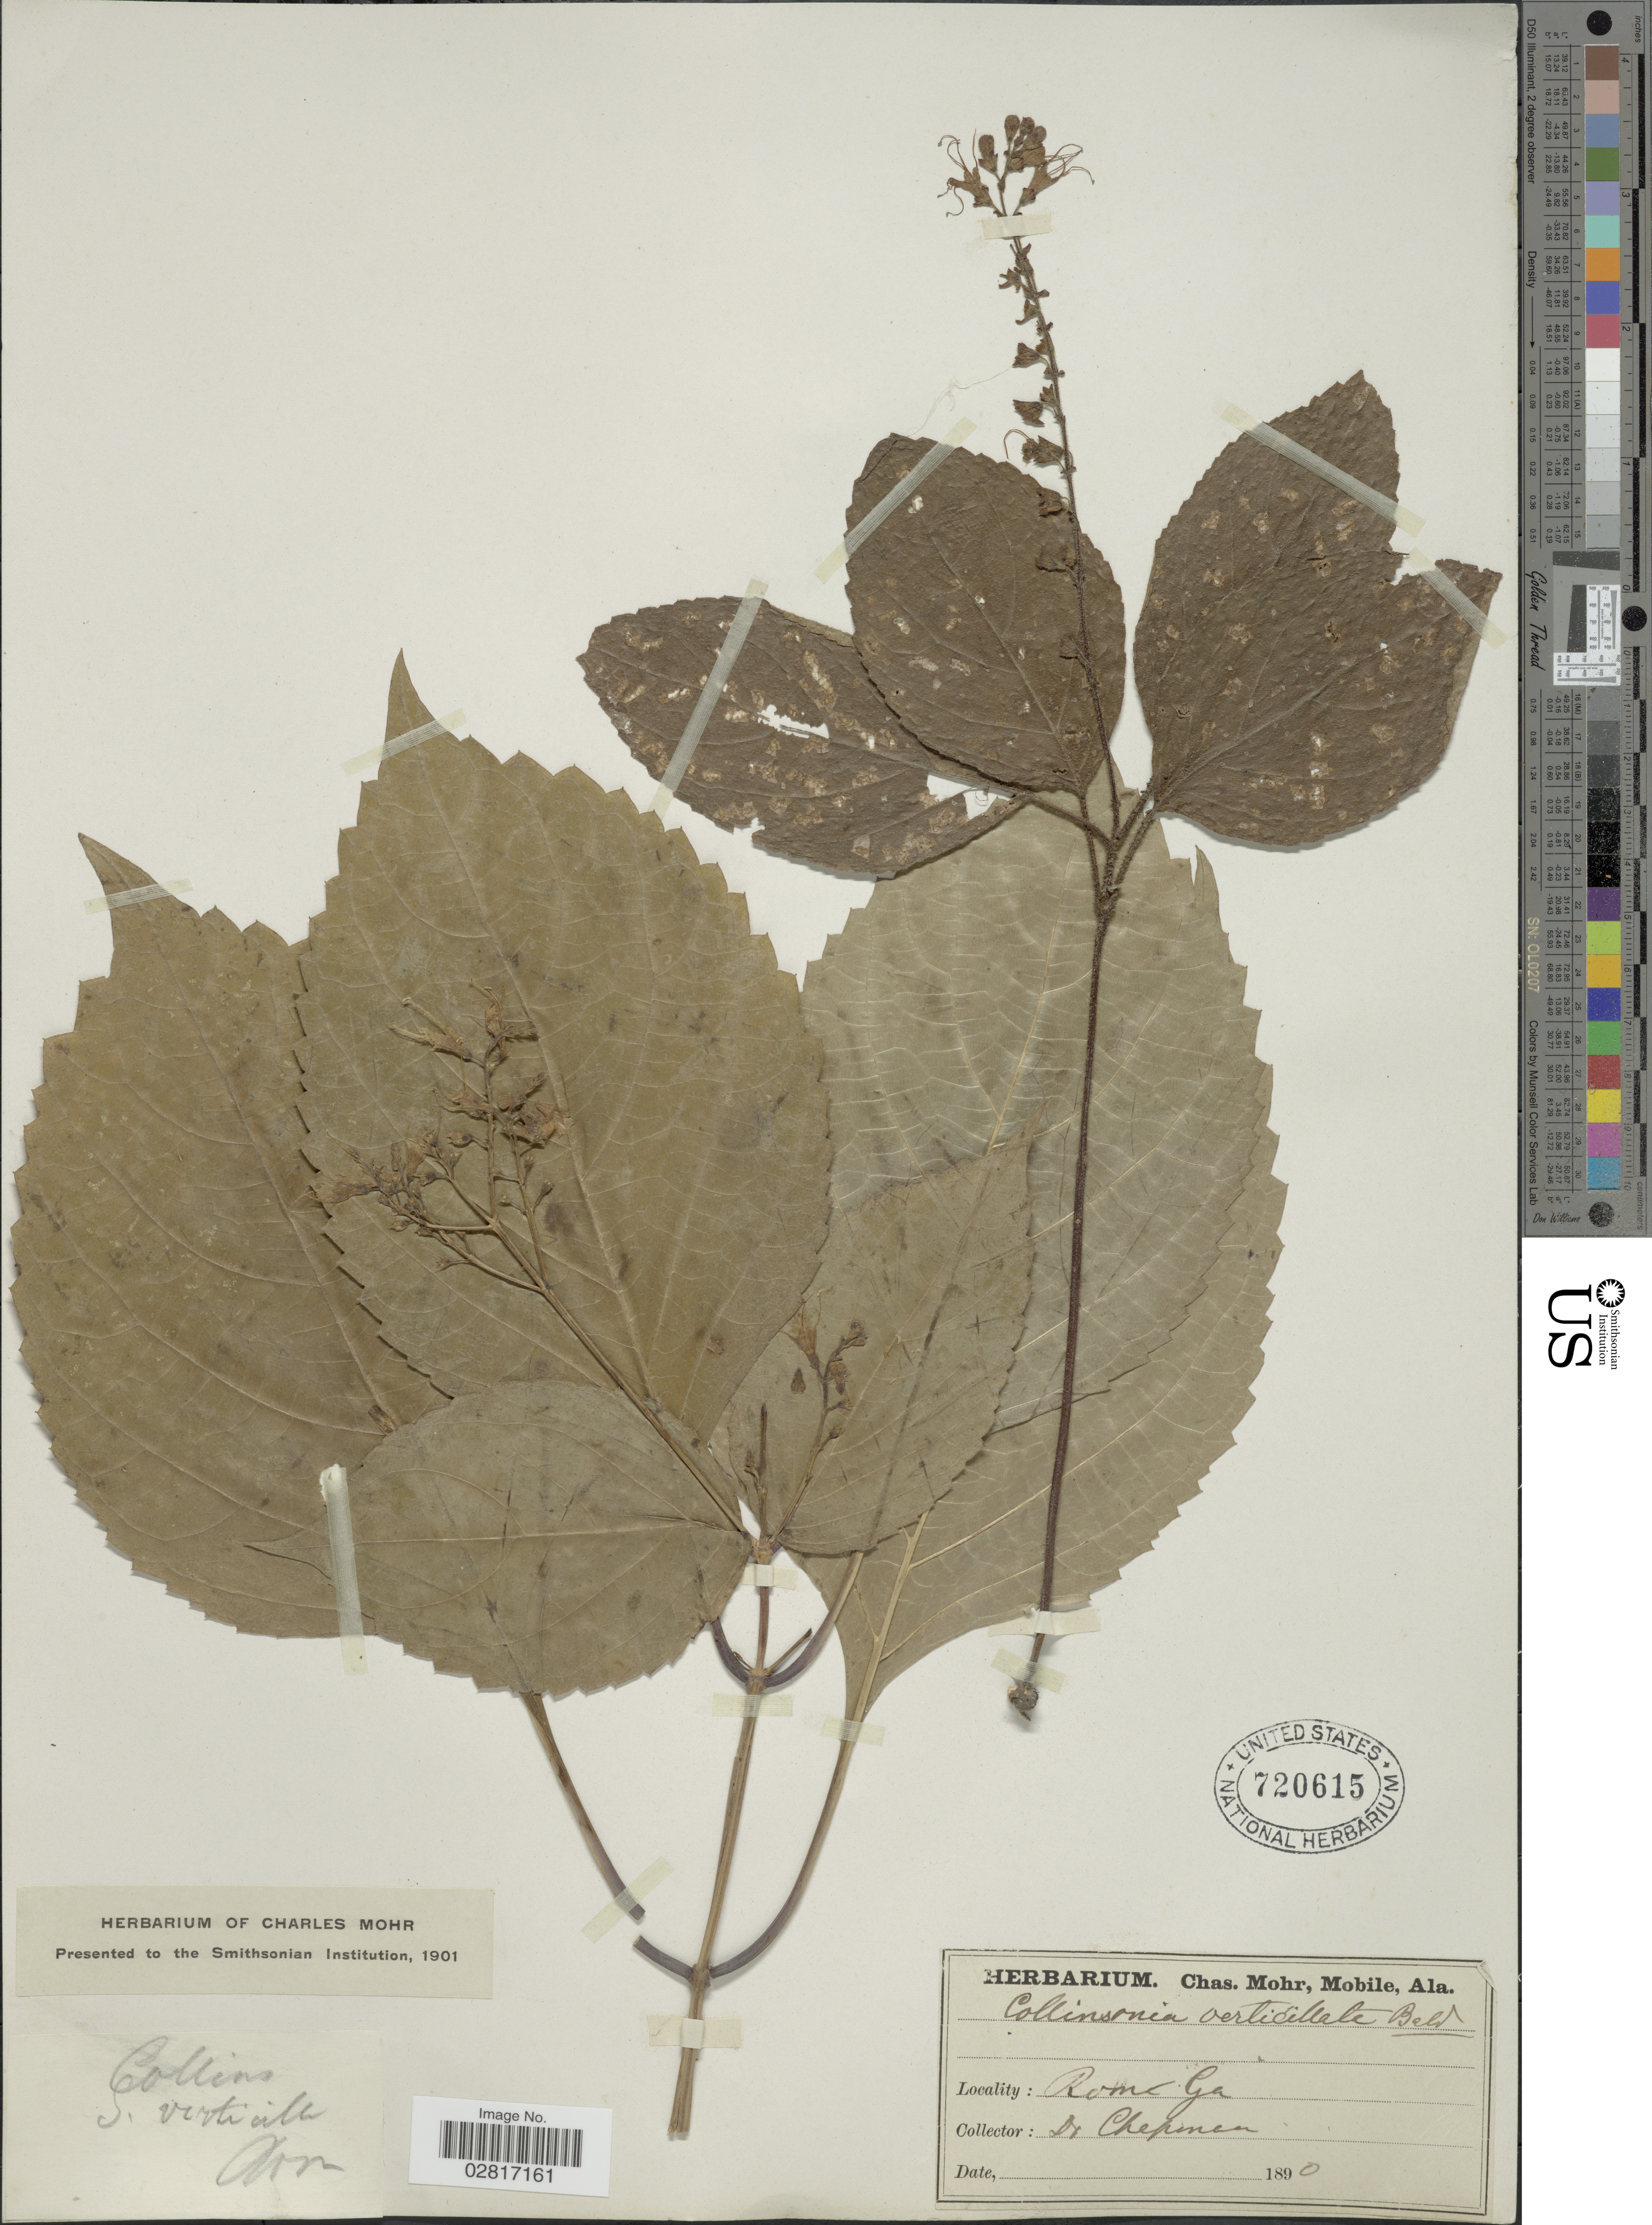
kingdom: Plantae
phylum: Tracheophyta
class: Magnoliopsida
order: Lamiales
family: Lamiaceae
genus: Collinsonia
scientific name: Collinsonia verticillata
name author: Baldwin ex Elliott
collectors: A. Chapman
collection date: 1890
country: United States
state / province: Georgia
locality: Rome Ga.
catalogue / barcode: US 720615